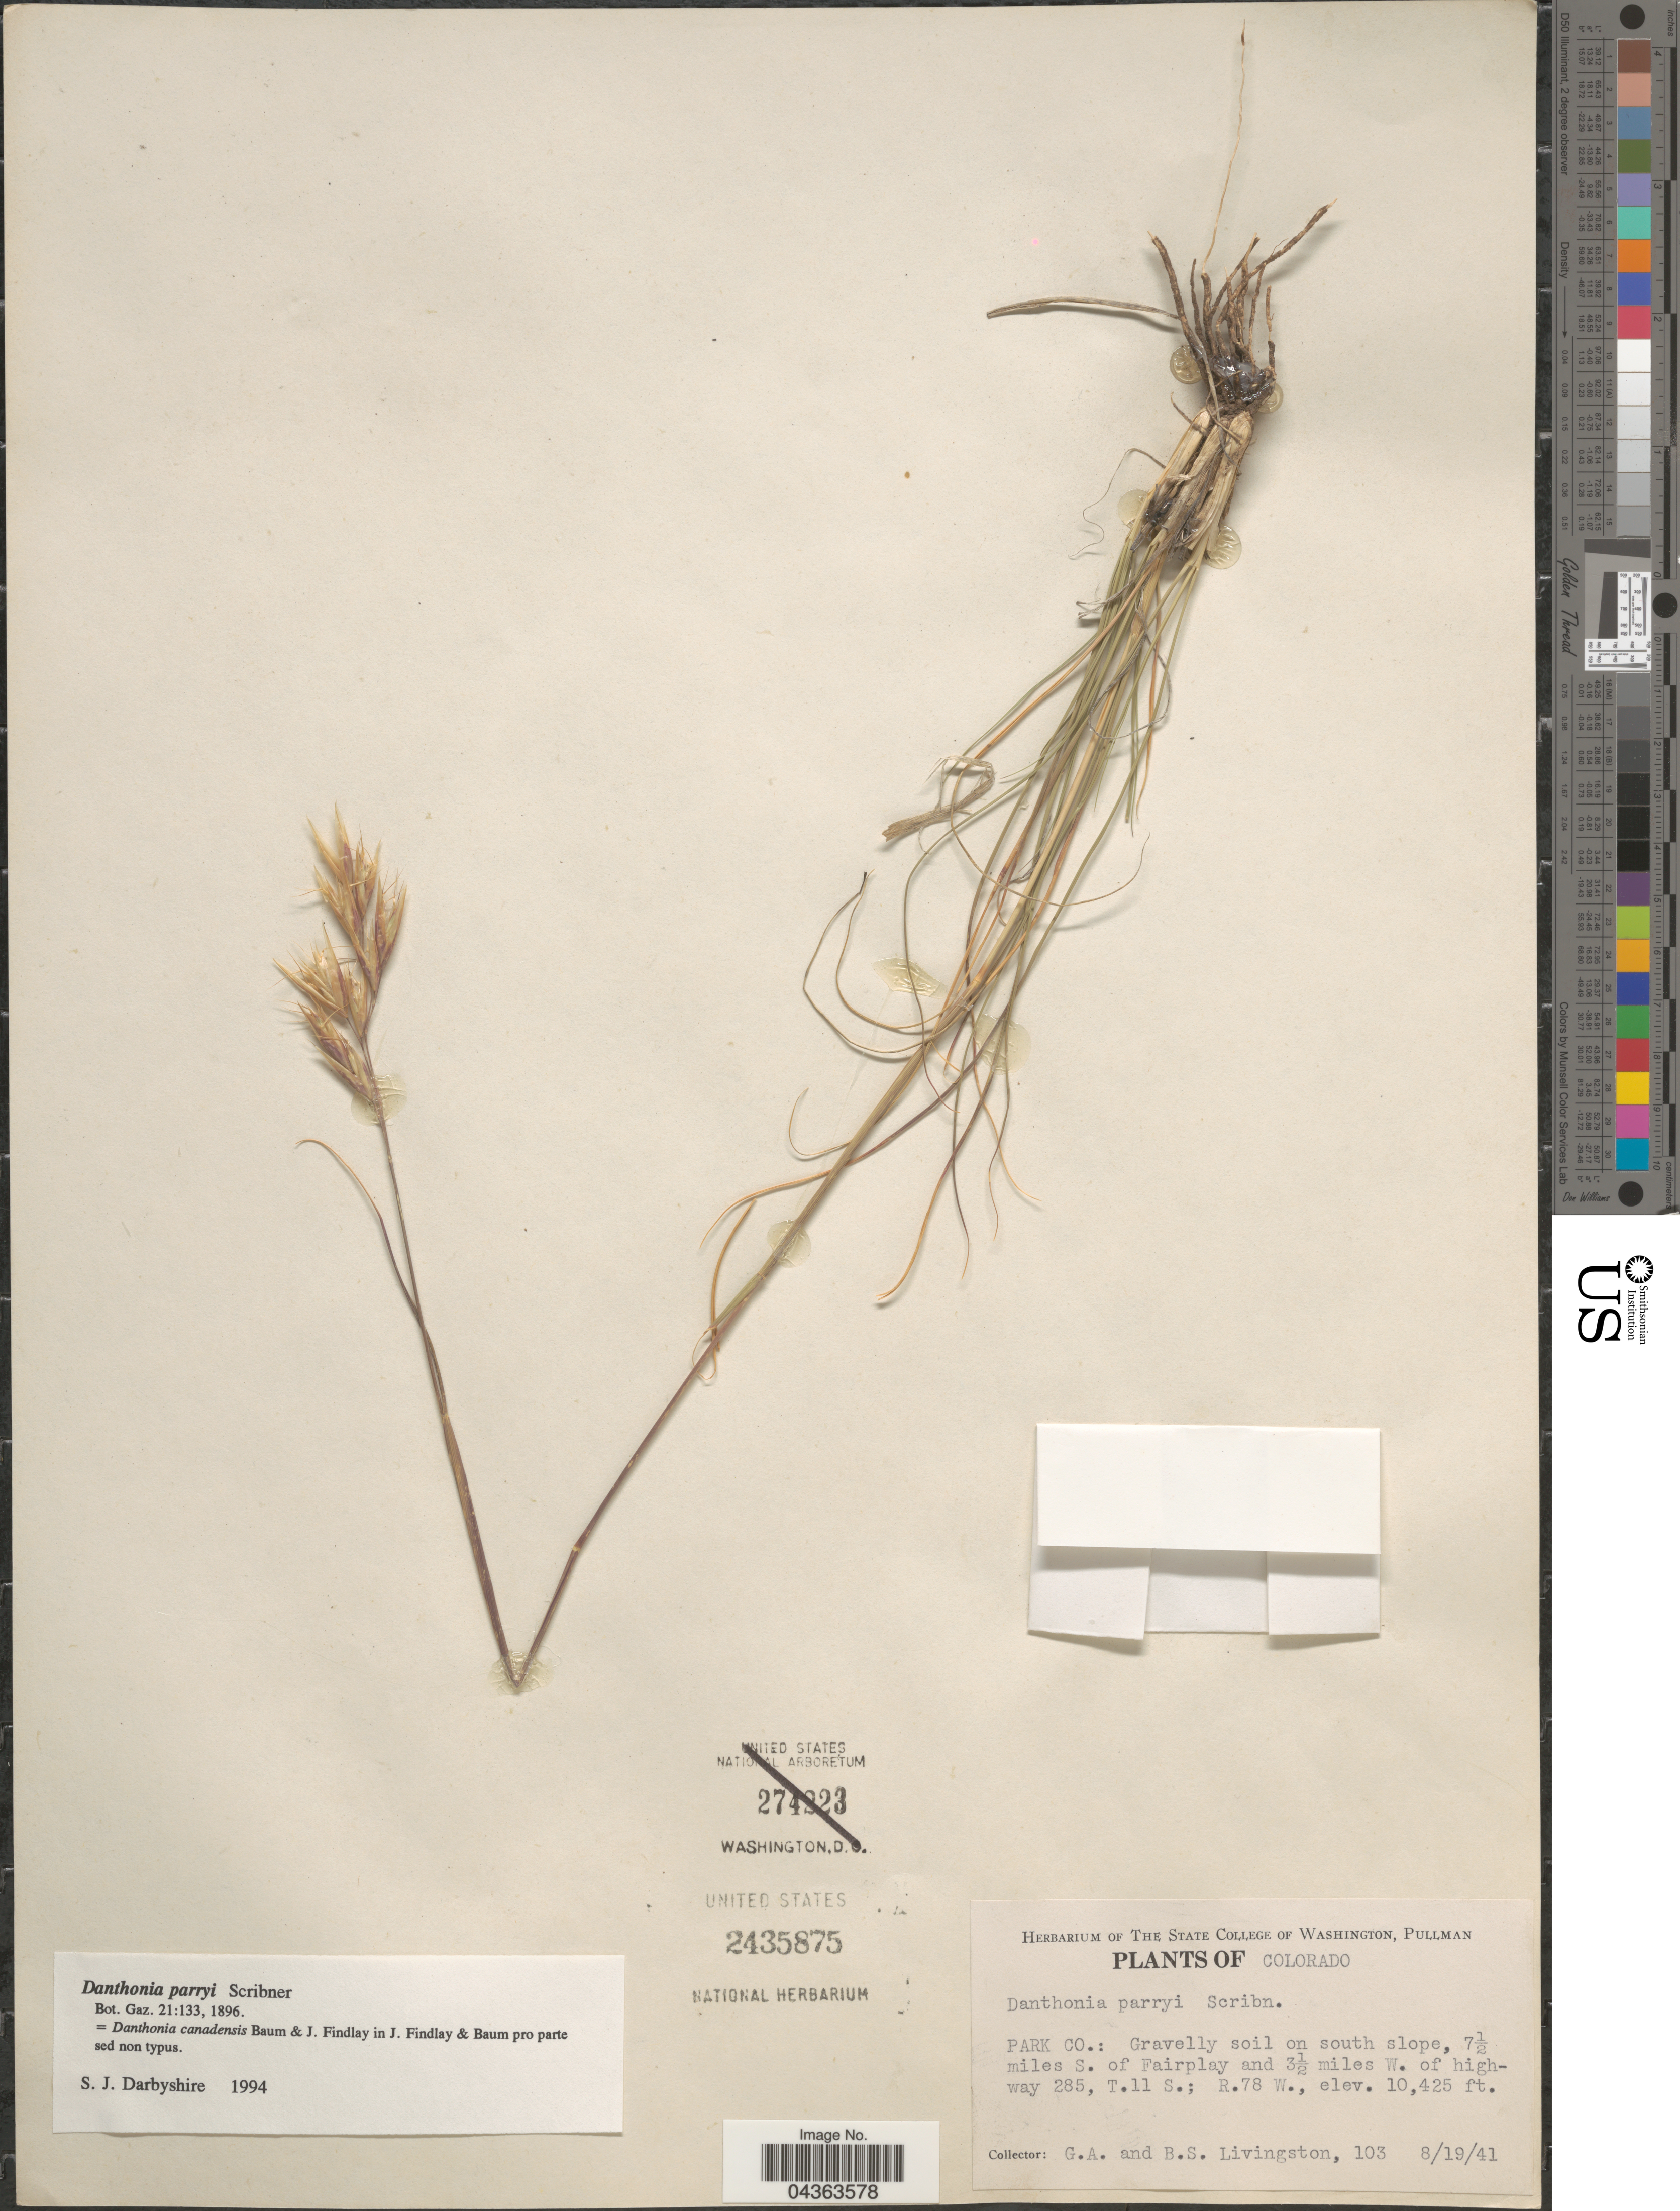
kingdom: Plantae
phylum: Tracheophyta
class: Liliopsida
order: Poales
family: Poaceae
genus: Danthonia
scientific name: Danthonia parryi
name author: Scribn.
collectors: G. Livingston & B. Livingston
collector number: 103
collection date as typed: Transcribed d/m/y: 19/8/41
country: United States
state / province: Colorado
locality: Park Co.: Gravelly soil on south slope, 7½ miles S. of Fairplay and 3½ miles W. of highway 285, T.11 S.; R.78 W.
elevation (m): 3178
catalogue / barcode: US 2435875